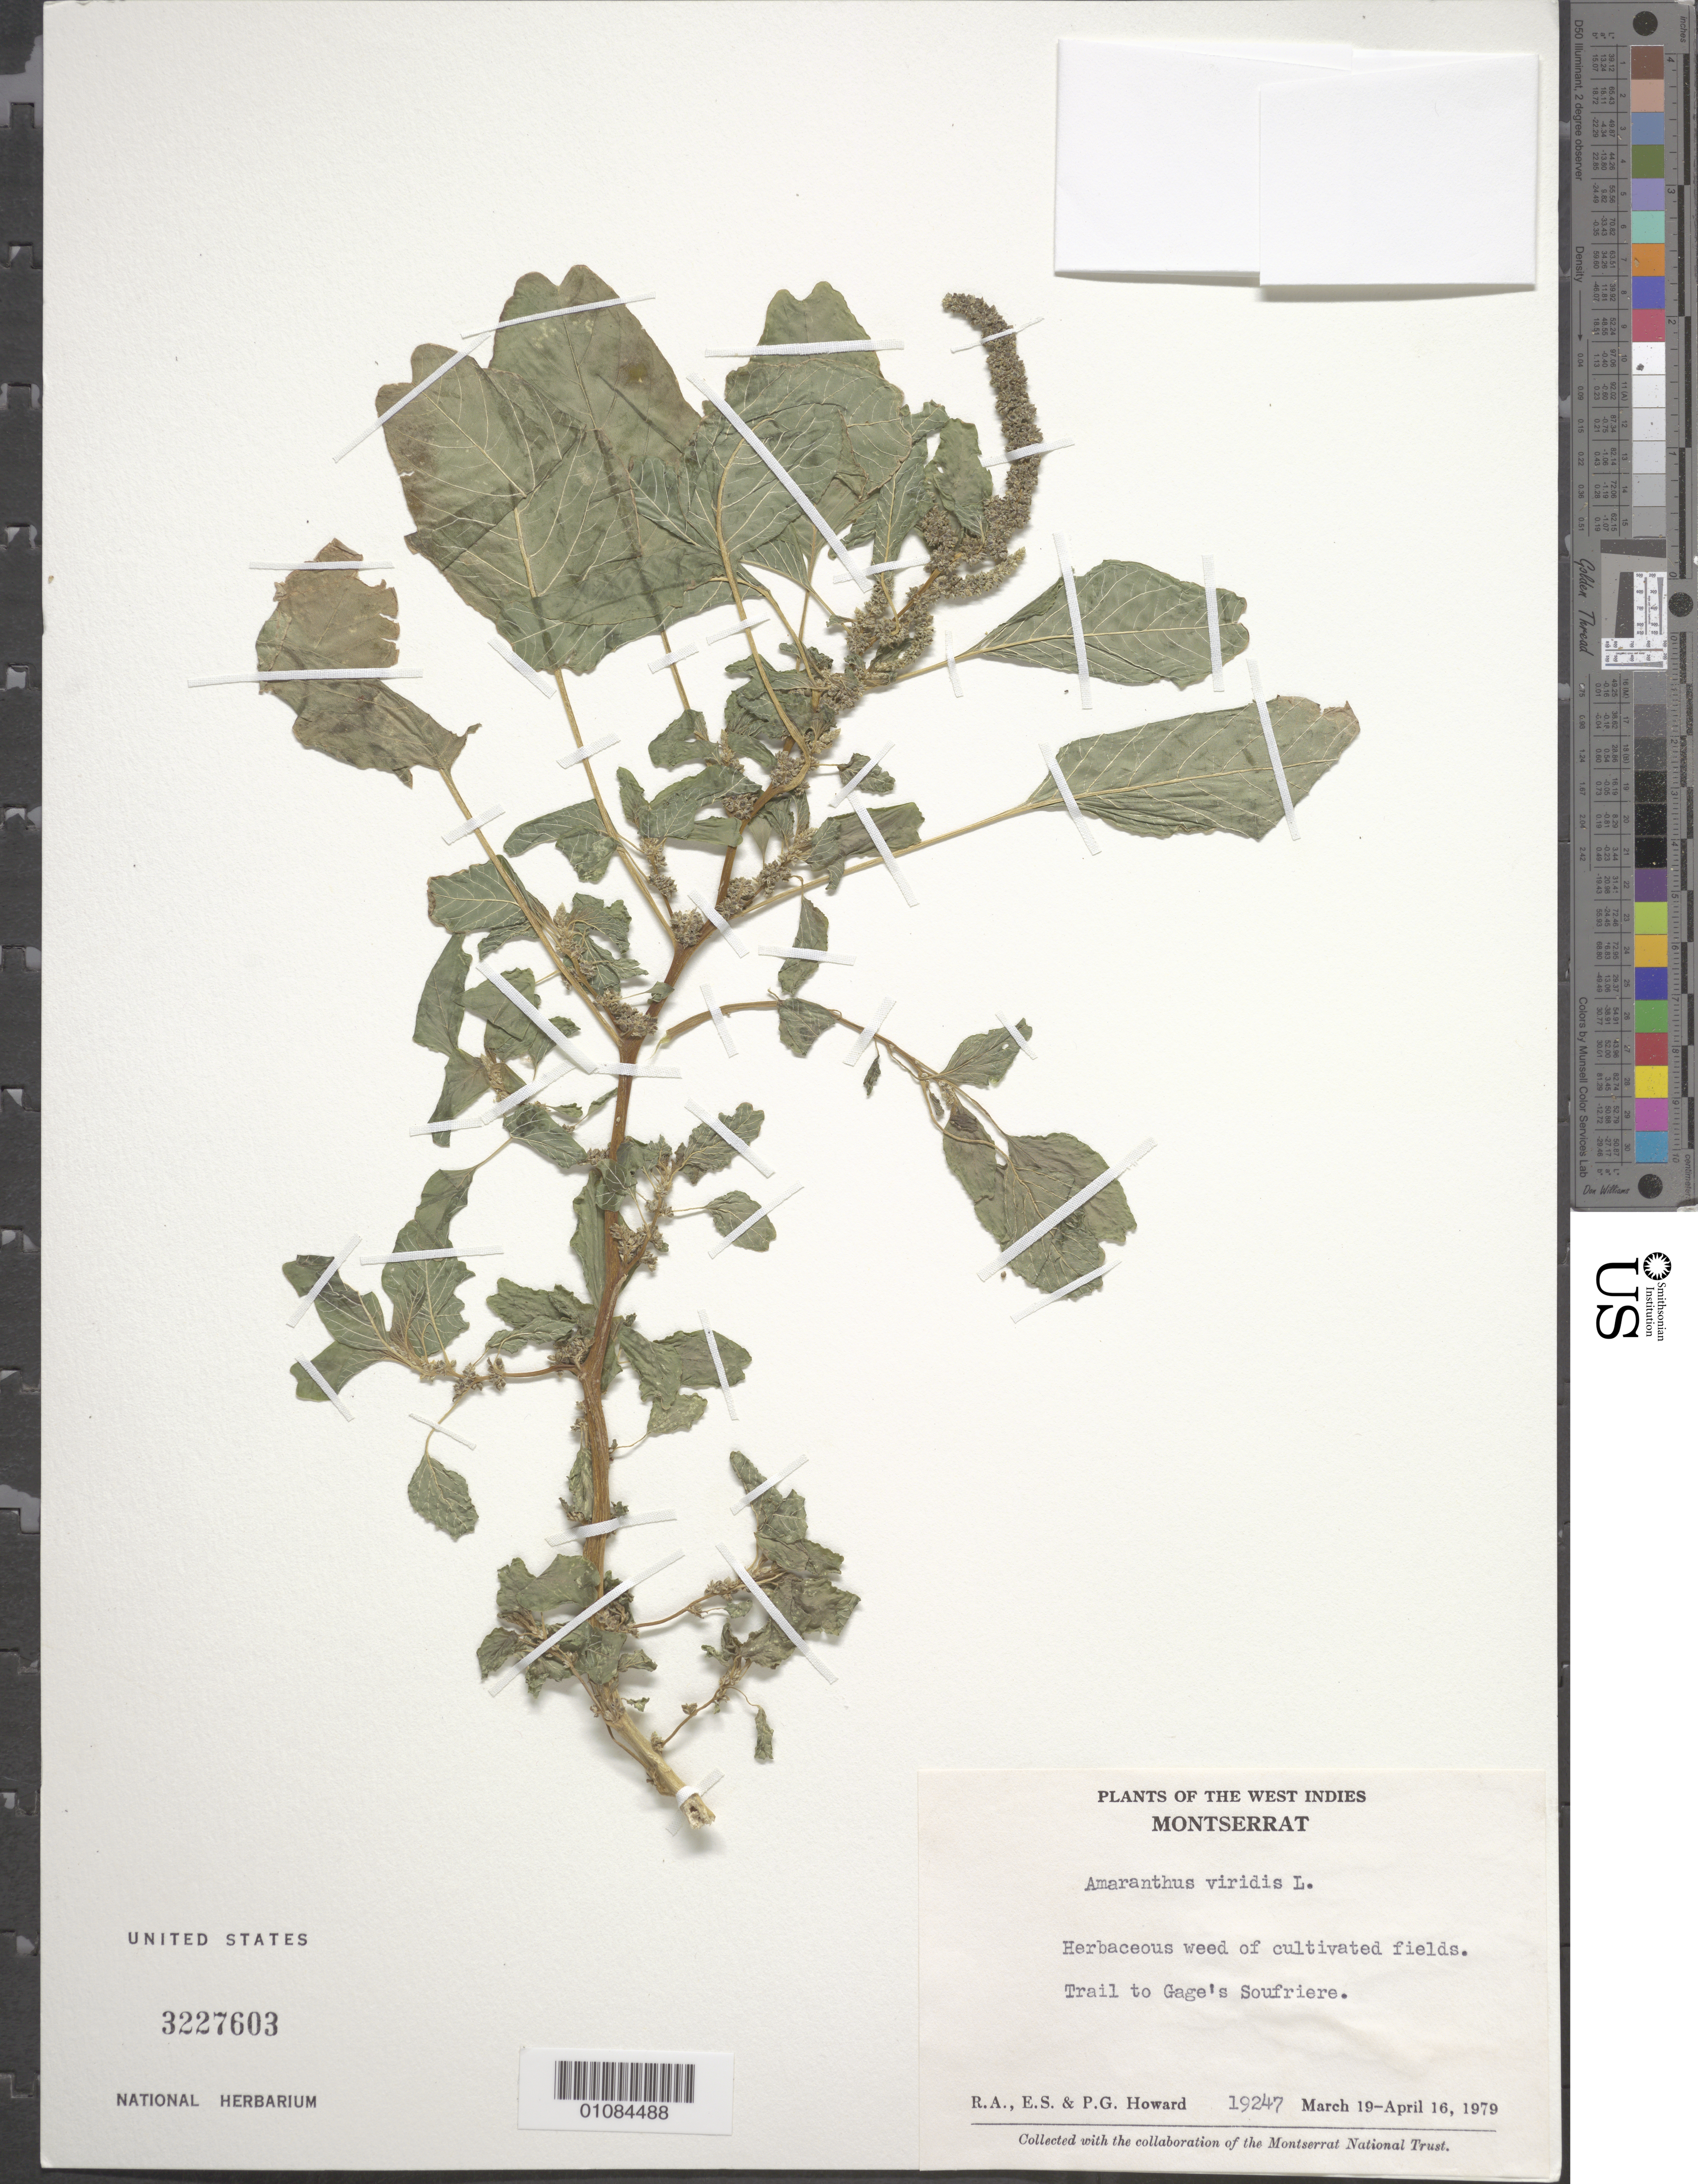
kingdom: Plantae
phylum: Tracheophyta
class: Magnoliopsida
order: Caryophyllales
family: Amaranthaceae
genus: Amaranthus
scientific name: Amaranthus viridis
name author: L.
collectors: E. S. Howard, P. Howard & R. A. Howard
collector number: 19247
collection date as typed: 19 Mar 1979 to 16 Apr 1979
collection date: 1979-03-19/1979-04-16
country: Montserrat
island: Montserrat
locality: Trail to Gag's Soufriere.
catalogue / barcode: US 3227603